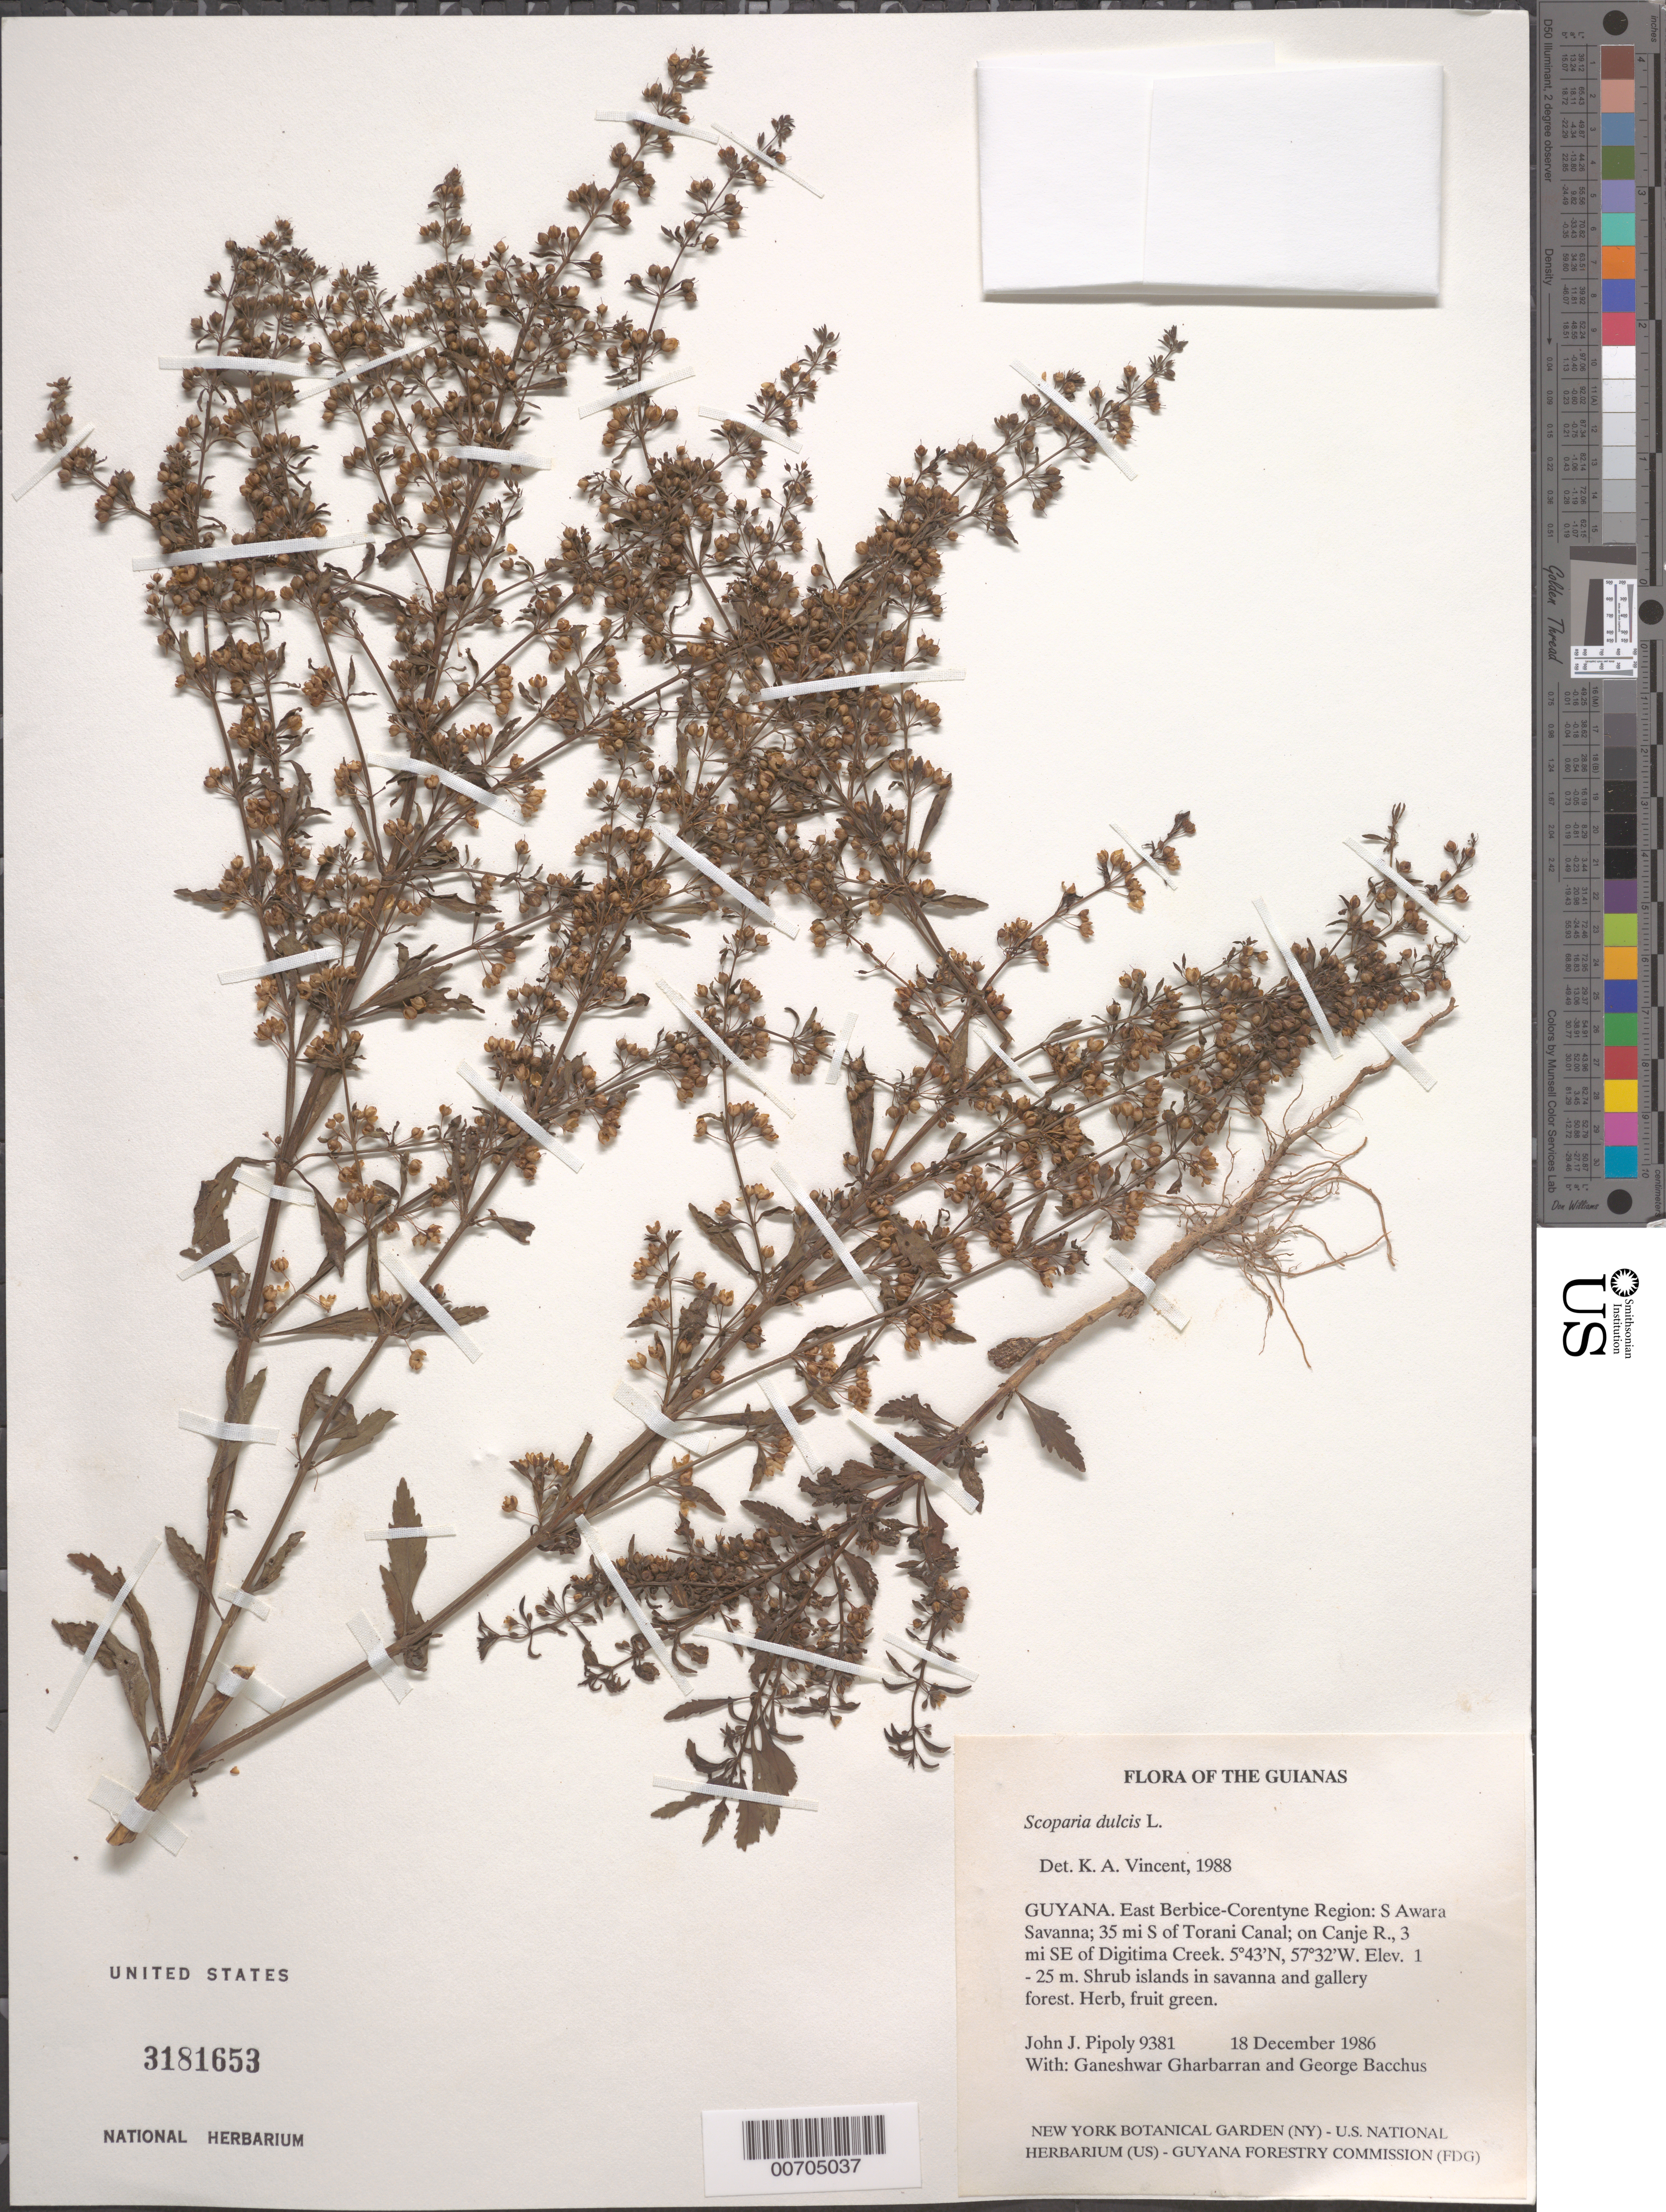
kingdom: Plantae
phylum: Tracheophyta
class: Magnoliopsida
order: Lamiales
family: Plantaginaceae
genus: Scoparia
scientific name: Scoparia dulcis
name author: L.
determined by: Vincent, K. A.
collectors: J. J. Pipoly, G. Gharbarran & G. Bacchus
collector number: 9381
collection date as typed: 18 December 1986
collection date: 1986-12-18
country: Guyana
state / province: E. Berbice-Corentyne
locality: S Awara Savanna; ±35 mi S of Torani Canal; on Canje R., 3 mi SE of Digitima Creek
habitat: Shrub islands in savanna and gallery forest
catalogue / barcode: US 3181653